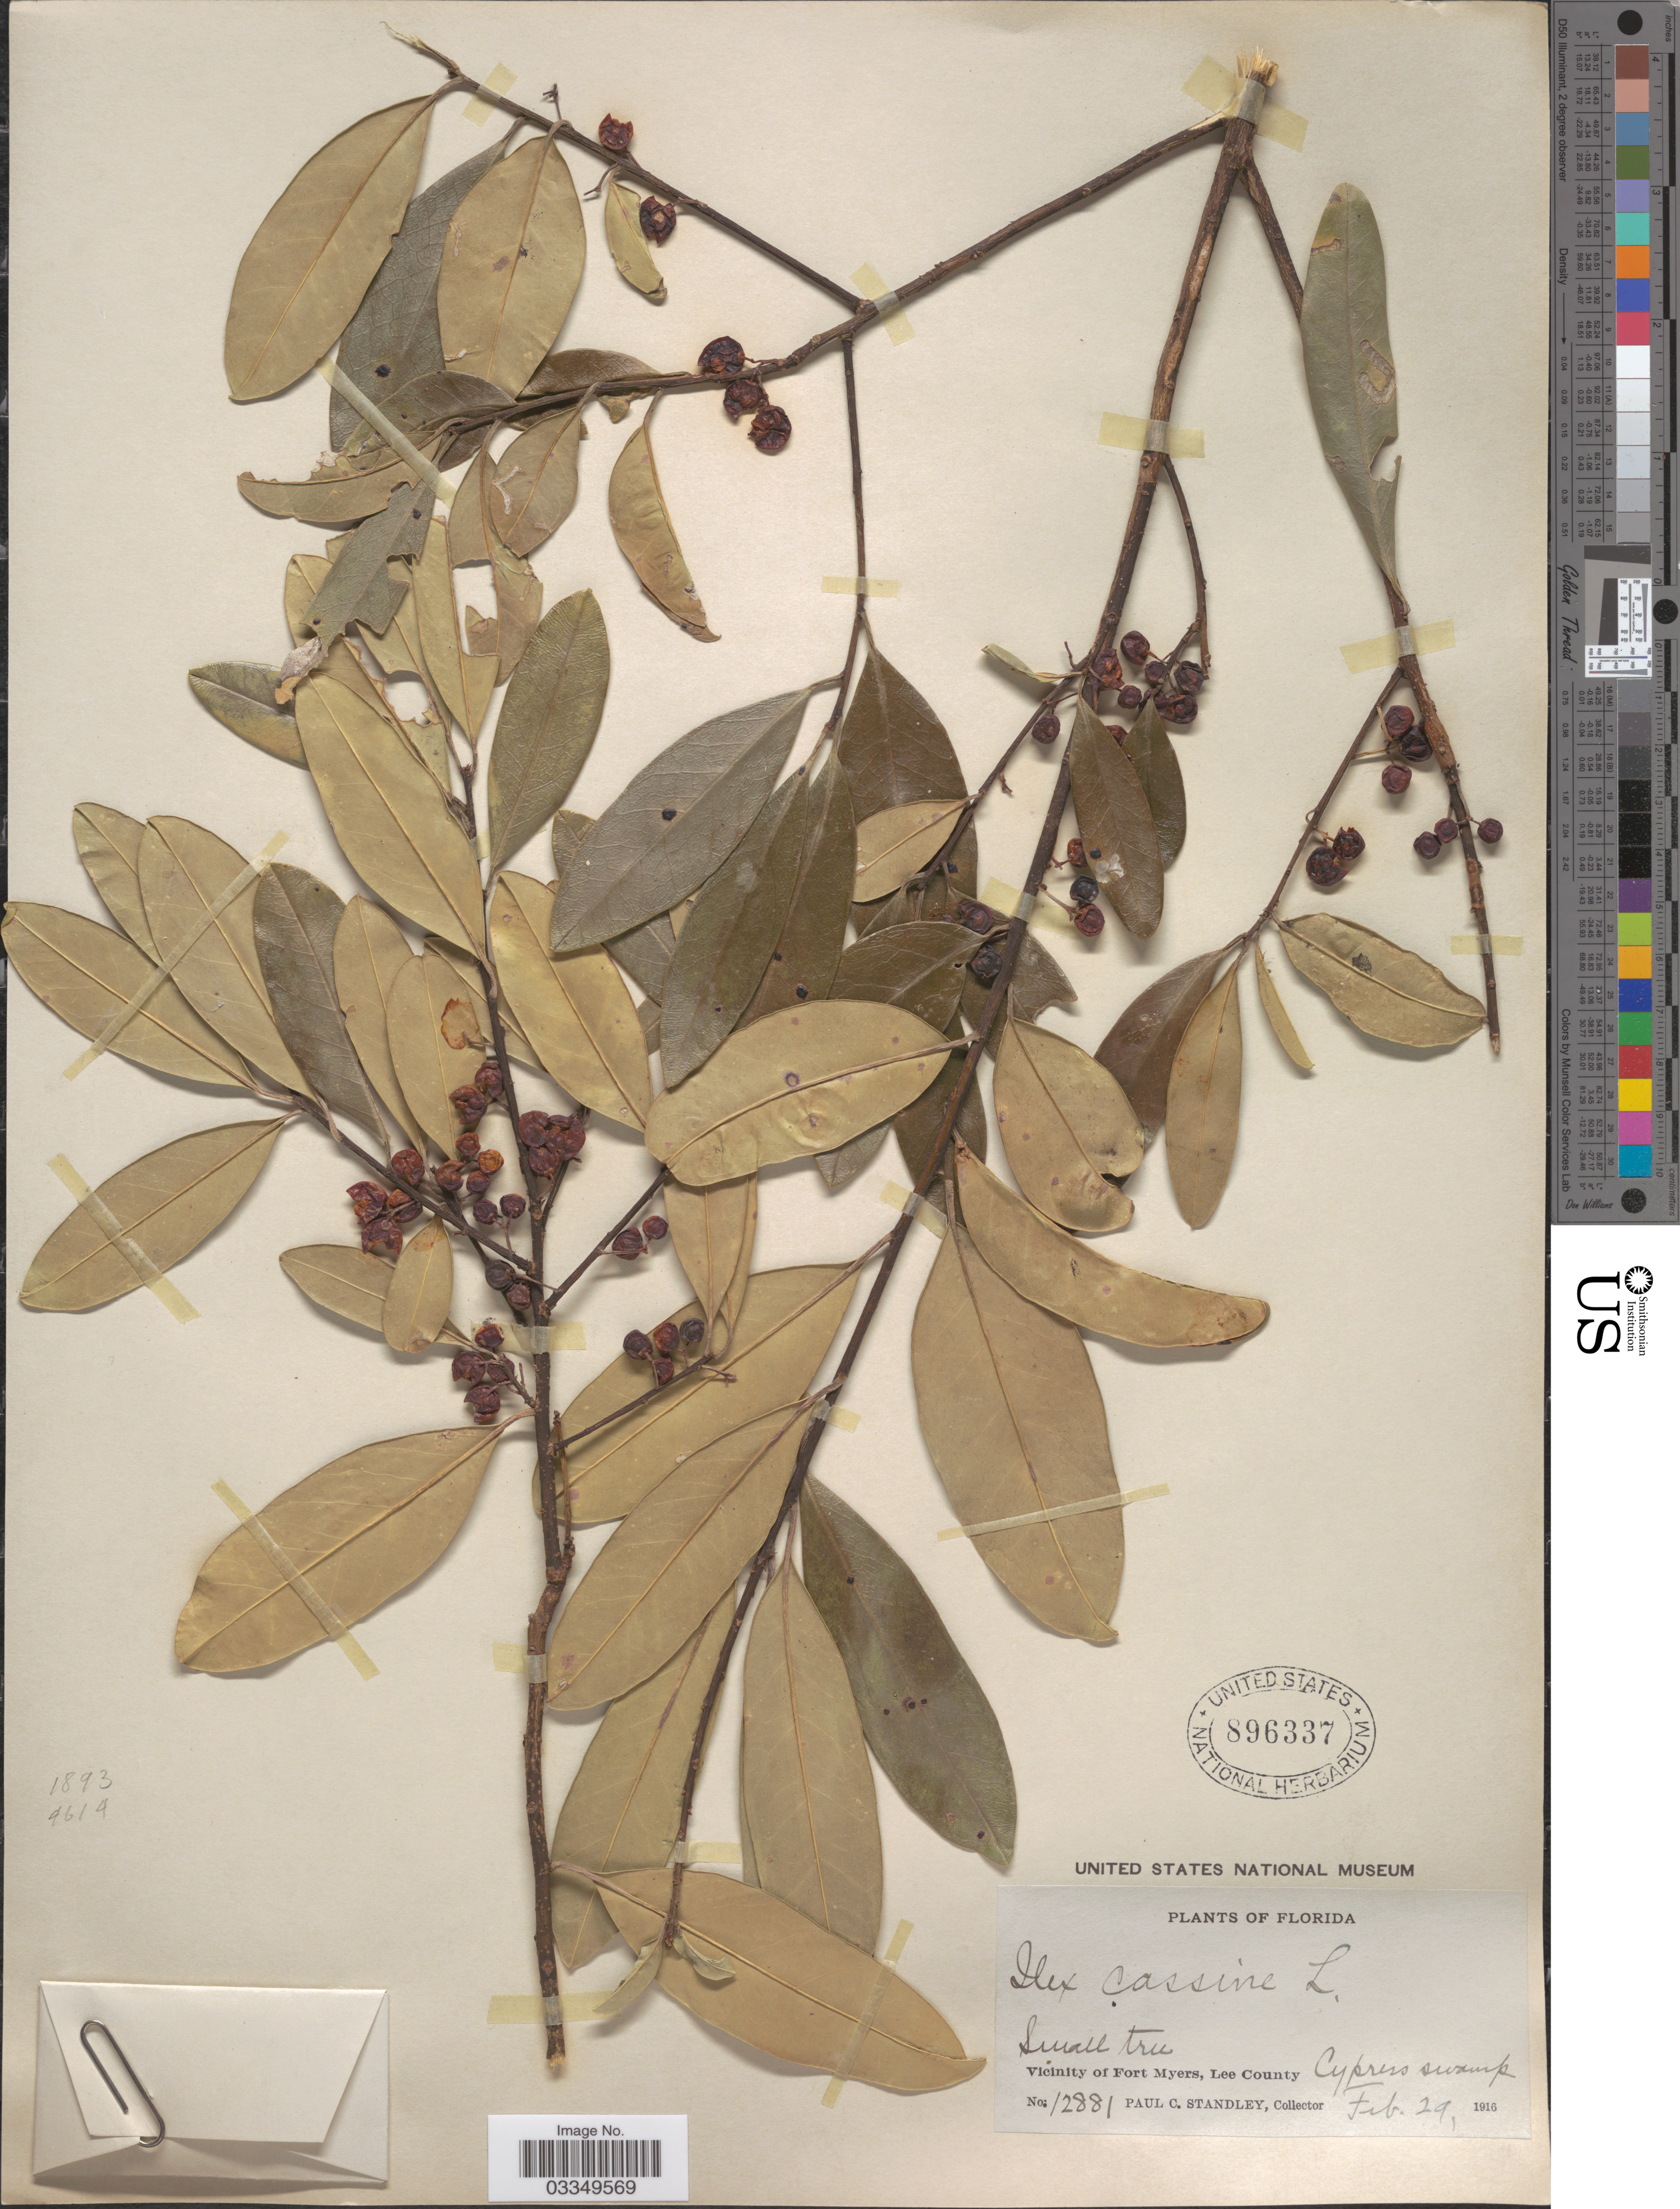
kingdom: Plantae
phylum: Tracheophyta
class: Magnoliopsida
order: Aquifoliales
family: Aquifoliaceae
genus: Ilex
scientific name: Ilex cassine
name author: L.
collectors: P. C. Standley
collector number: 12881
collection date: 1916-02-29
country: United States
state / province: Florida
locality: Vicinity of Fort Myers, Lee County, Cypress swamp.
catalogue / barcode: US 896337